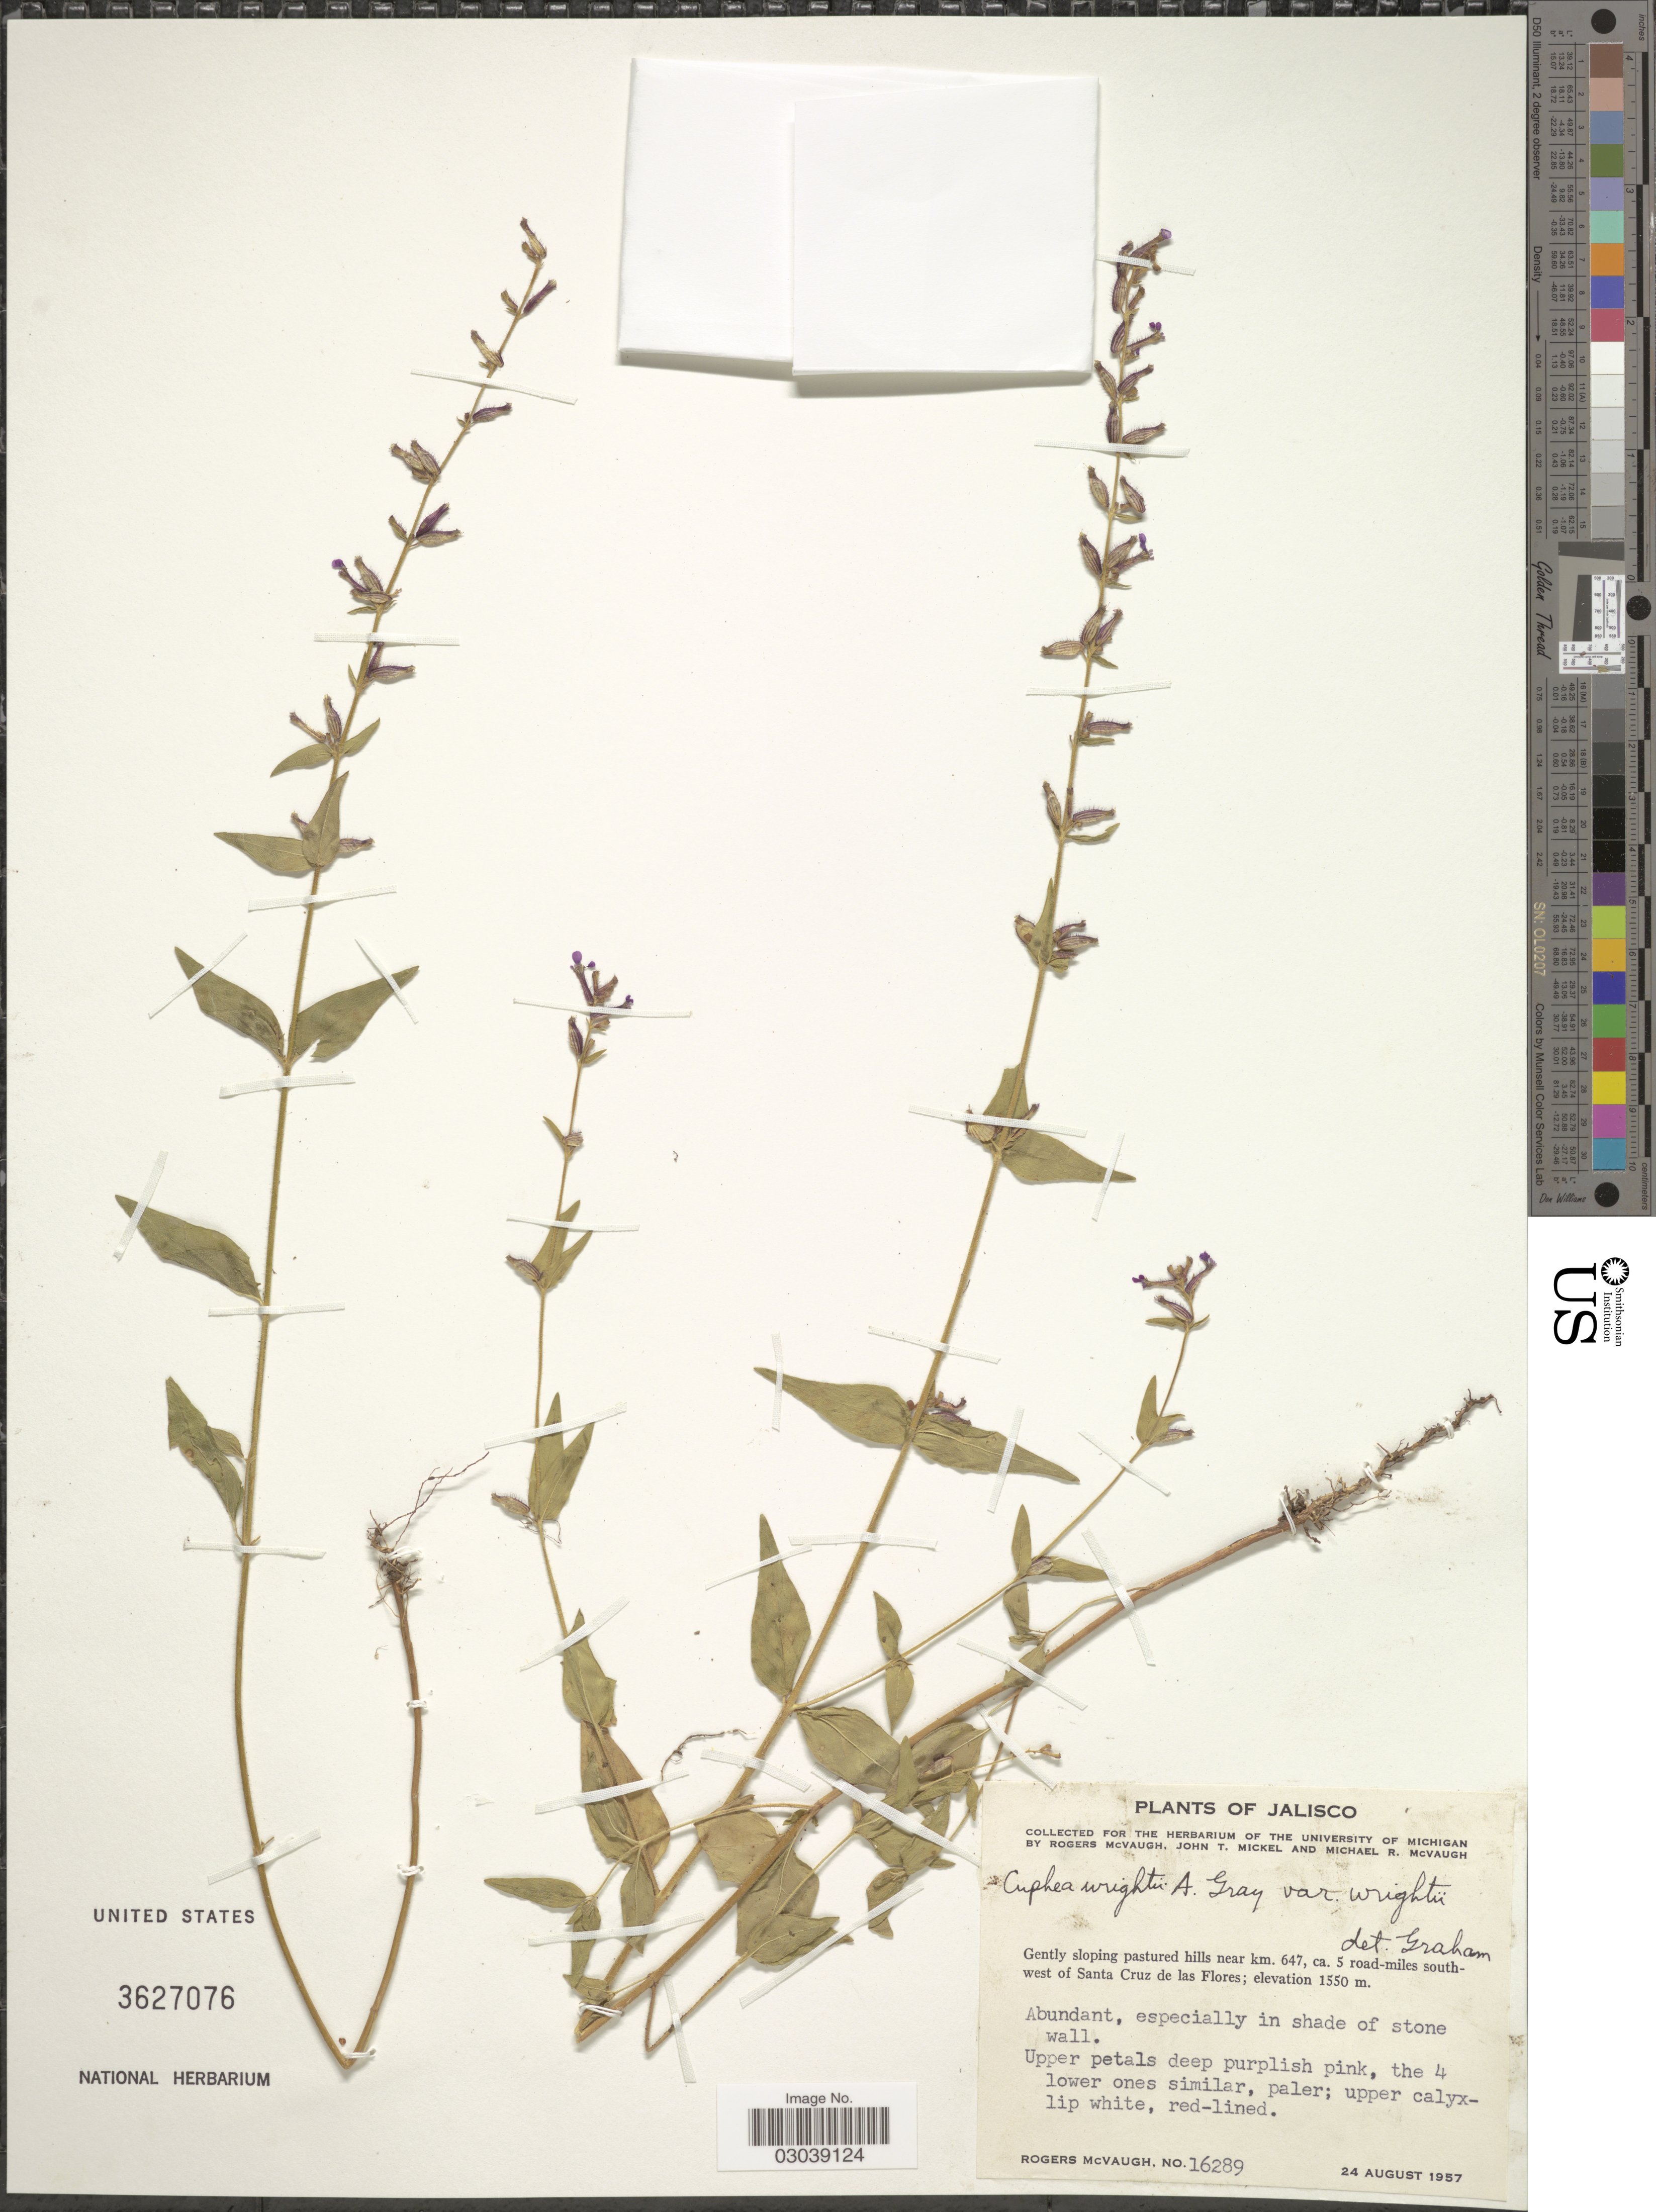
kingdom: Plantae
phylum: Tracheophyta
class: Magnoliopsida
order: Myrtales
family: Lythraceae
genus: Cuphea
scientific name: Cuphea wrightii var. wrightii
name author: A. Gray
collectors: R. McVaugh, J. T. Mickel & M. R. McVaugh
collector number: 16289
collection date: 1957-08-24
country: Mexico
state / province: Jalisco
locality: Pastured hills near km. 647, ca. 5 road-miles south-west of Santa Cruz de las Flores.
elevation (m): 1550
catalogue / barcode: US 3627076